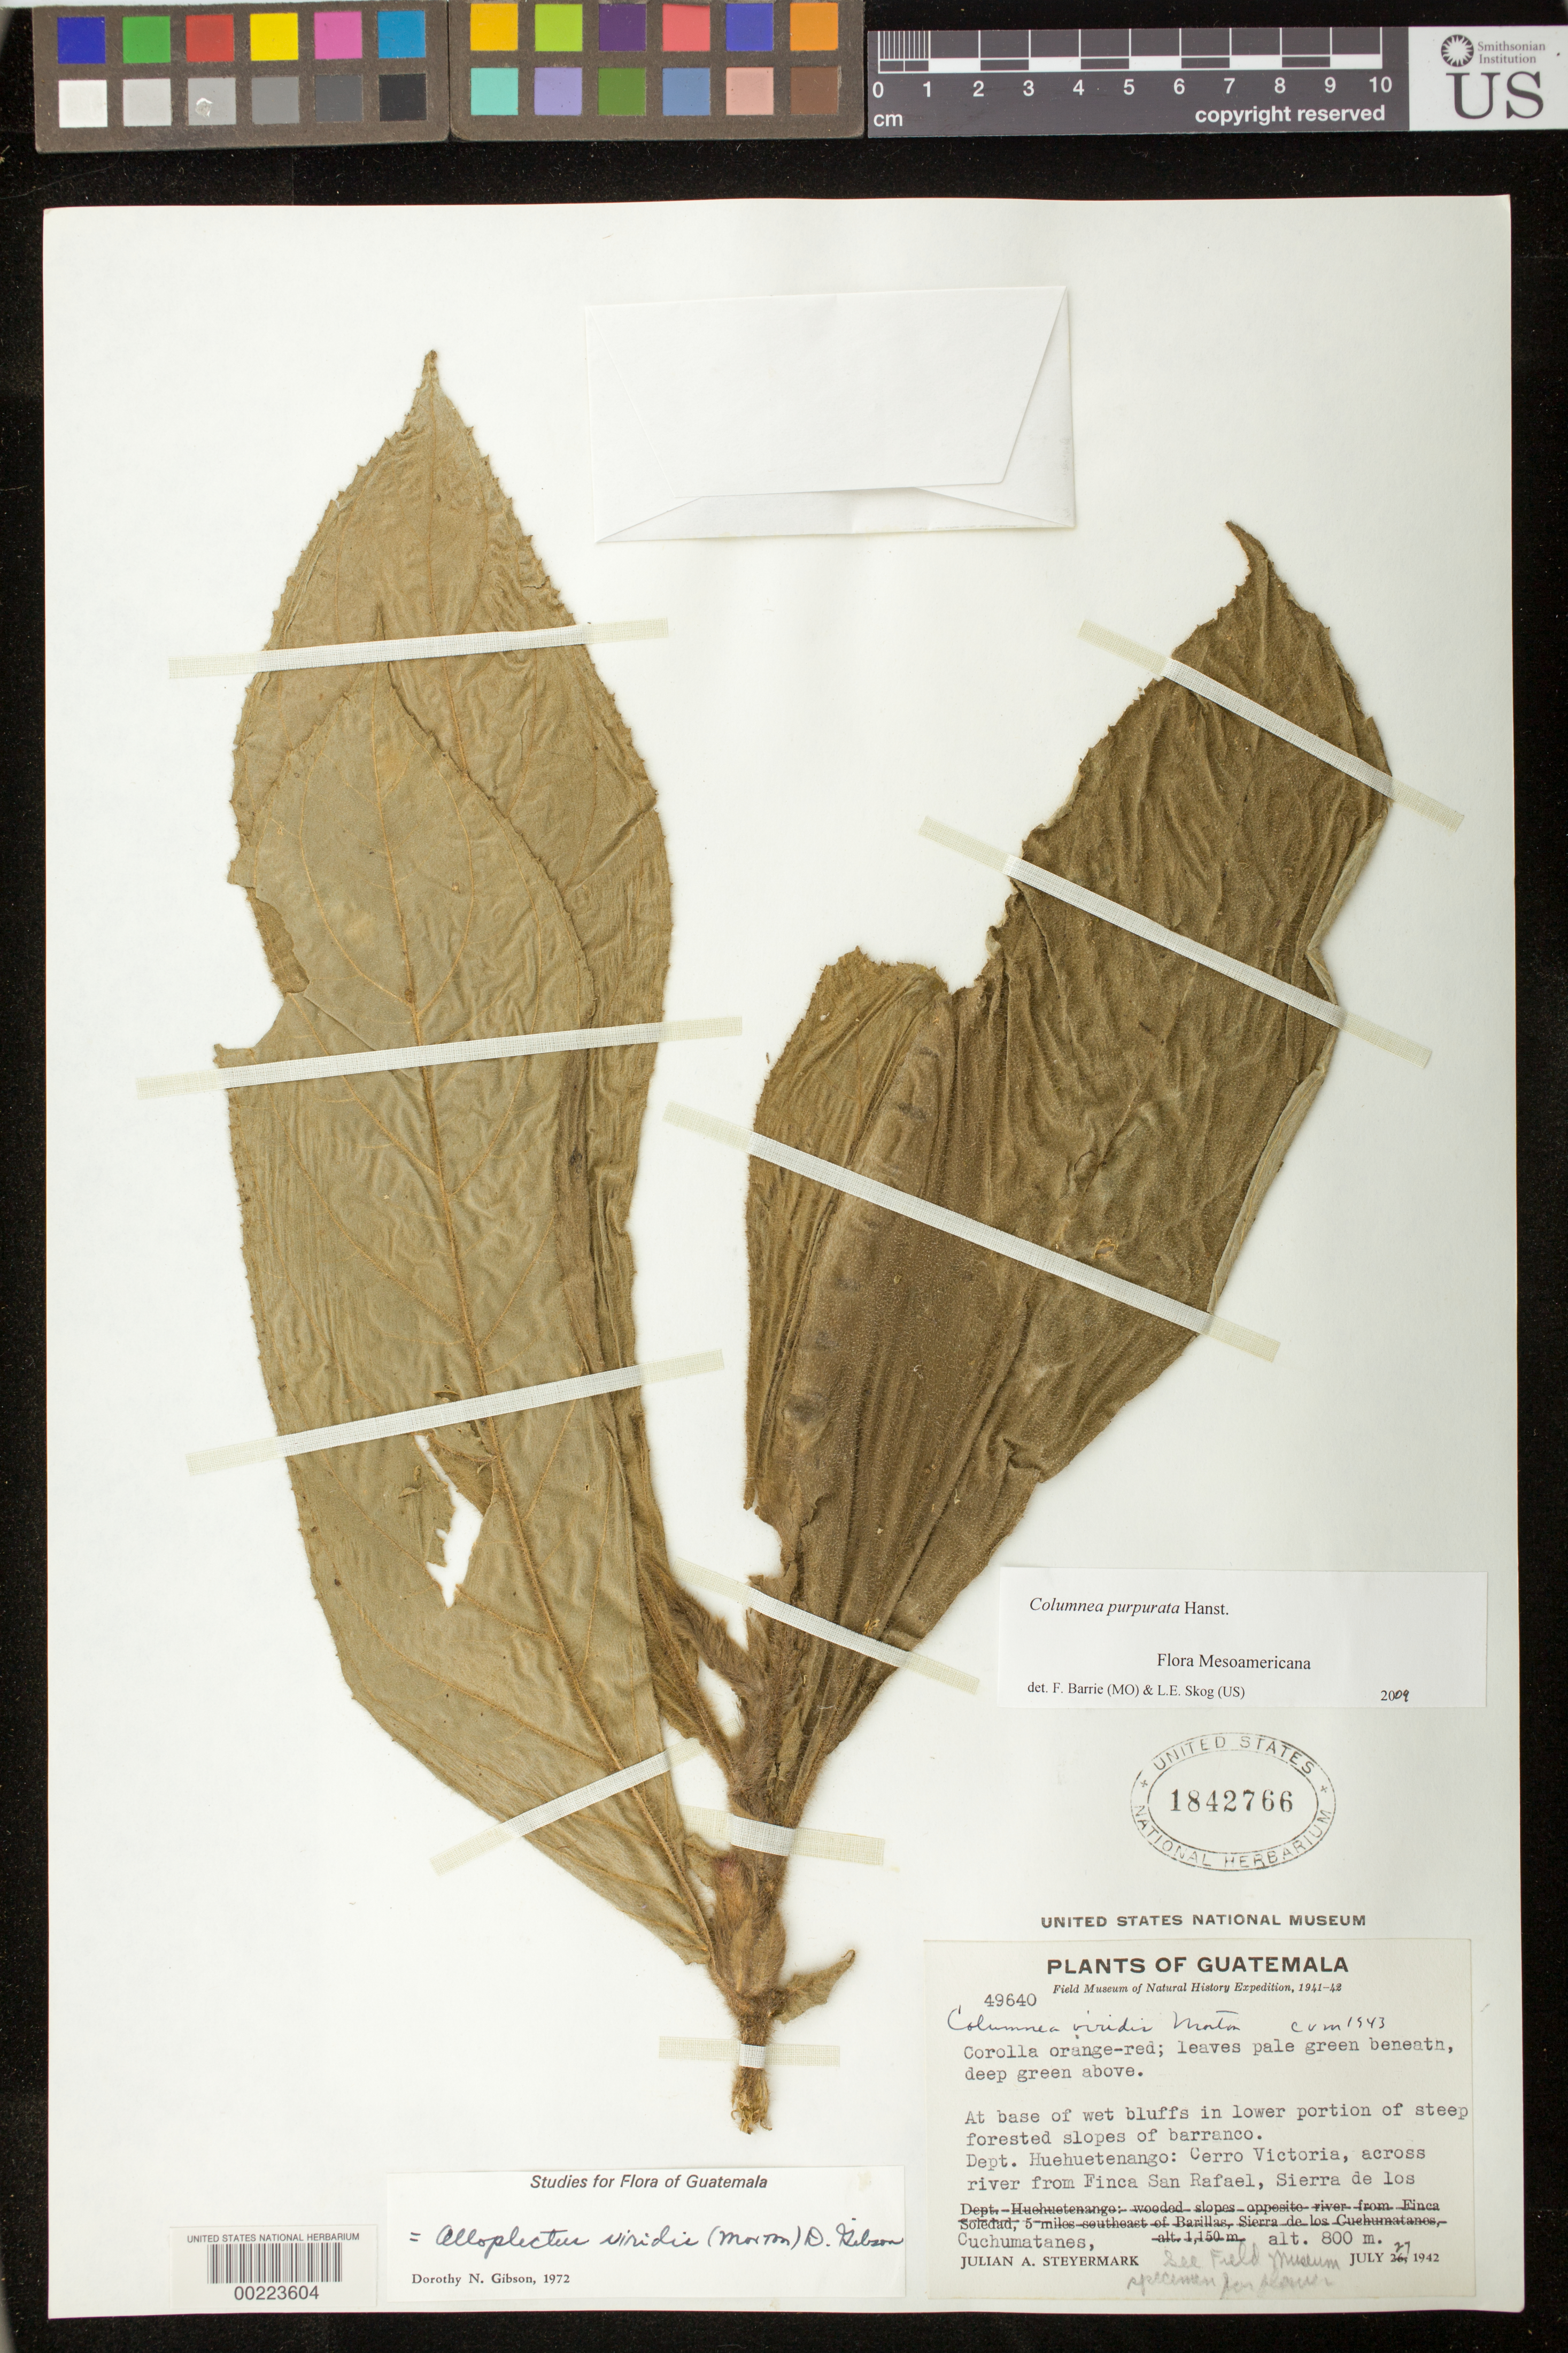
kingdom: Plantae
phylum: Tracheophyta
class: Magnoliopsida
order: Lamiales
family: Gesneriaceae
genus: Columnea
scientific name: Columnea purpurata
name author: Hanst.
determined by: Skog, Laurence E.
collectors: J. Steyermark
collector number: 49640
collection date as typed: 27 Jul 1942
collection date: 1942-07-27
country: Guatemala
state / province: Huehuetenango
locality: Cerr0 Victoria, across river from Finca San Rafael, Sierra de Los Cuchumatanes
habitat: At base of wet bluffs in lower portion of steep forested slopes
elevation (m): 800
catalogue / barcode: US 1842766